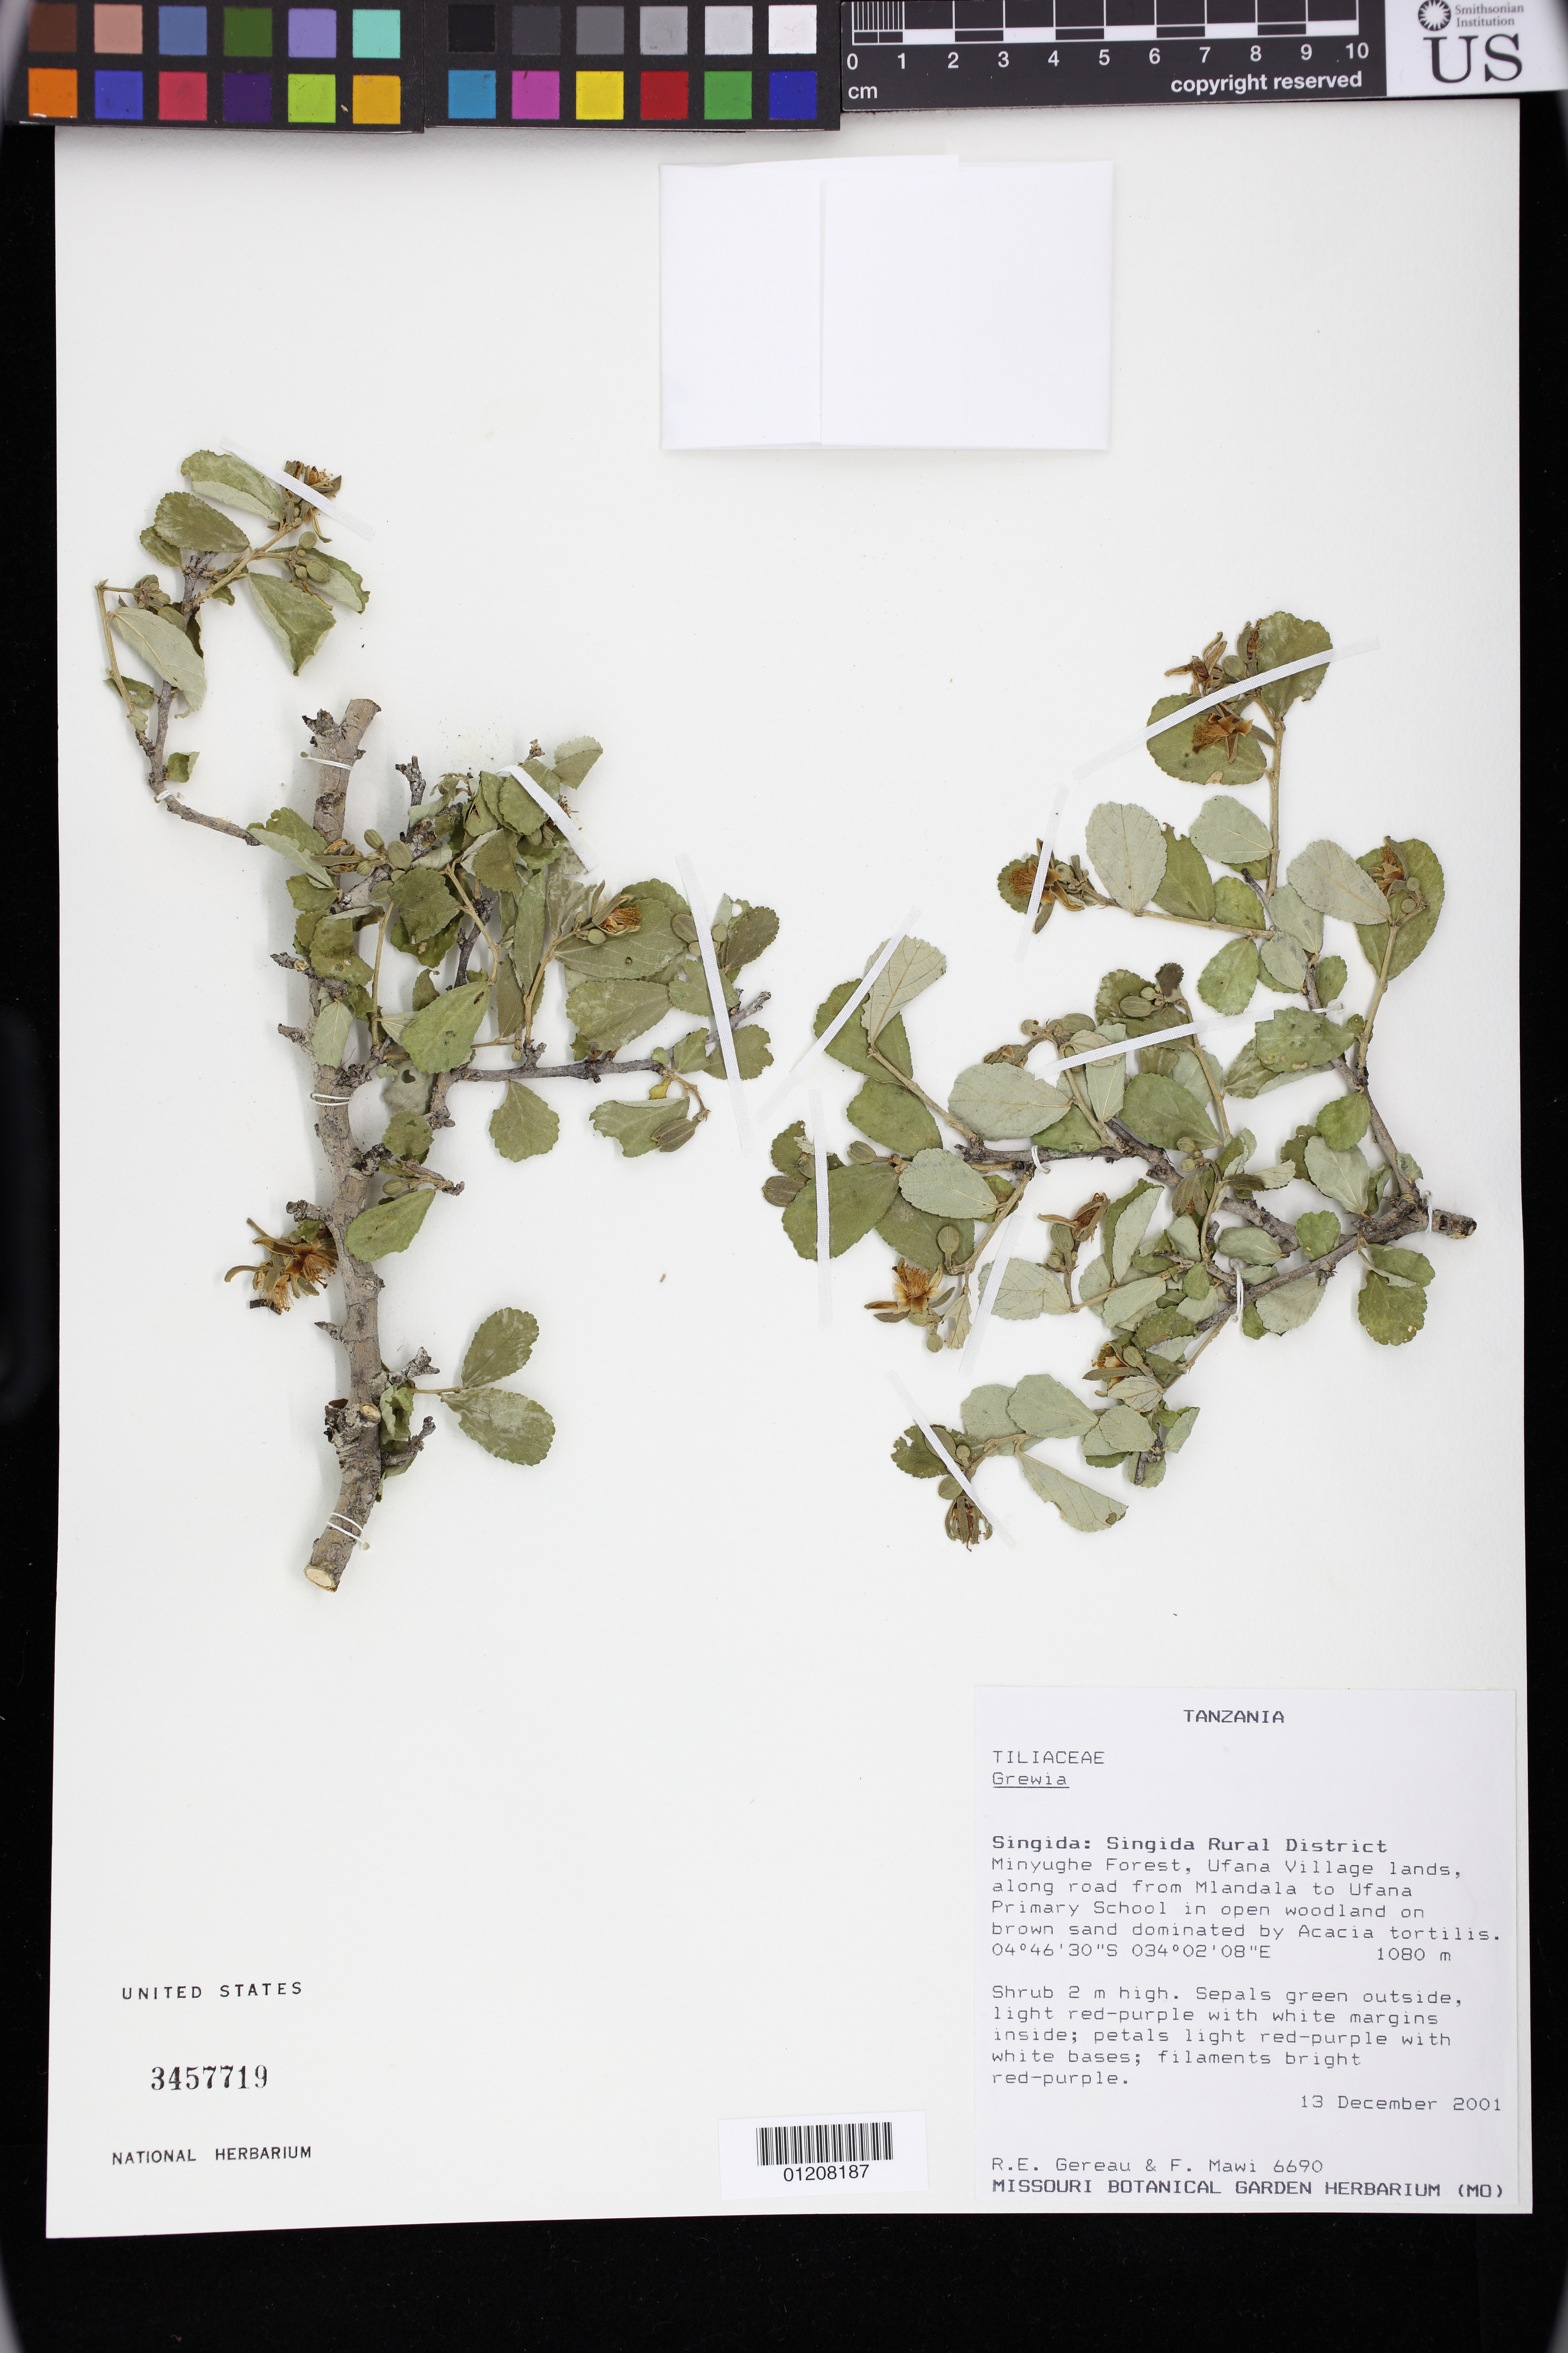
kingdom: Plantae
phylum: Tracheophyta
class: Magnoliopsida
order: Malvales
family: Malvaceae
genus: Grewia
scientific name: Grewia sp.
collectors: R. E. Gereau & F. Mawi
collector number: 6690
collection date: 2001-12-13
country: Tanzania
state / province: Singida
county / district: Singida Rural District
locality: Minyughe Forest, Ufana Village lands, along road from Mlandala to Ufana Primary School in open woodland on brown sand dominated by Acacia tortilis.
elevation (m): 1080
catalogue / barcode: US 3457719